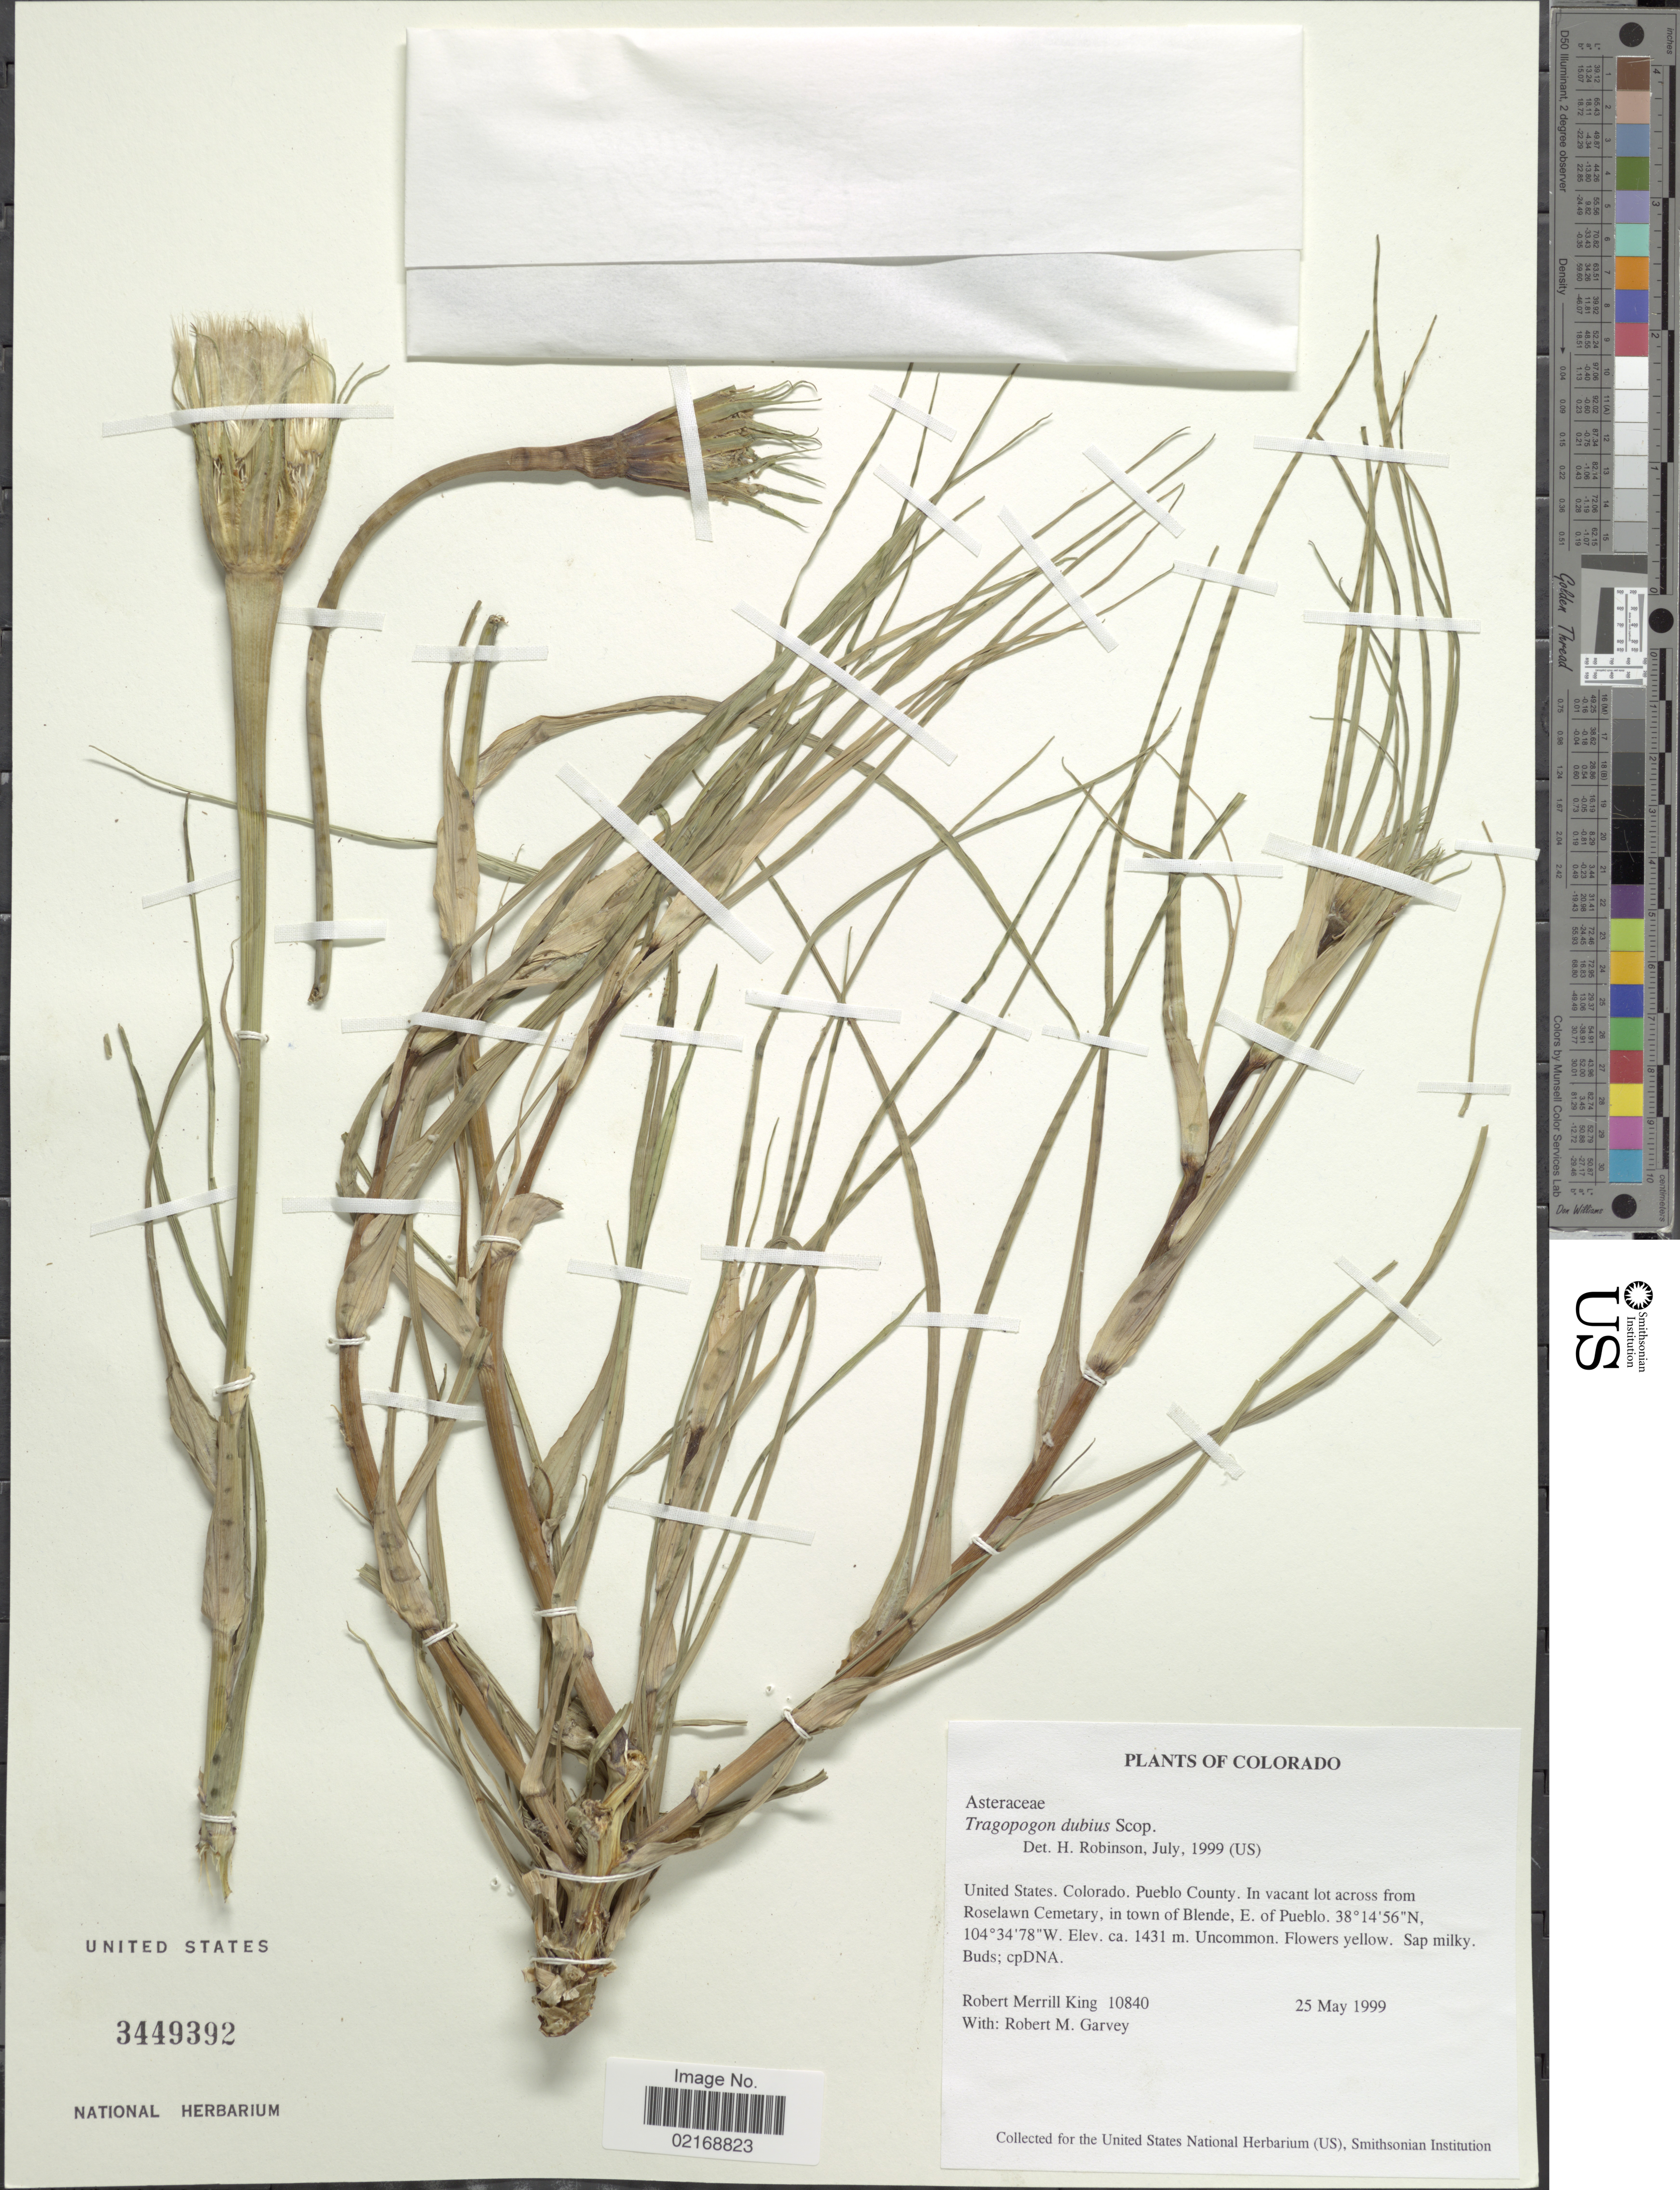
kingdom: Plantae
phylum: Tracheophyta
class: Magnoliopsida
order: Asterales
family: Asteraceae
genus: Tragopogon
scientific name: Tragopogon dubius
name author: Scop.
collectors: R. M. King & R. Garvey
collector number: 10840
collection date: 1999-05-25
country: United States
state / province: Colorado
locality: Pueblo County. In vacant lot across from Roselawn Cemetary, in town of Blende, E. of Pueblo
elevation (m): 1431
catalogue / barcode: US 3449392